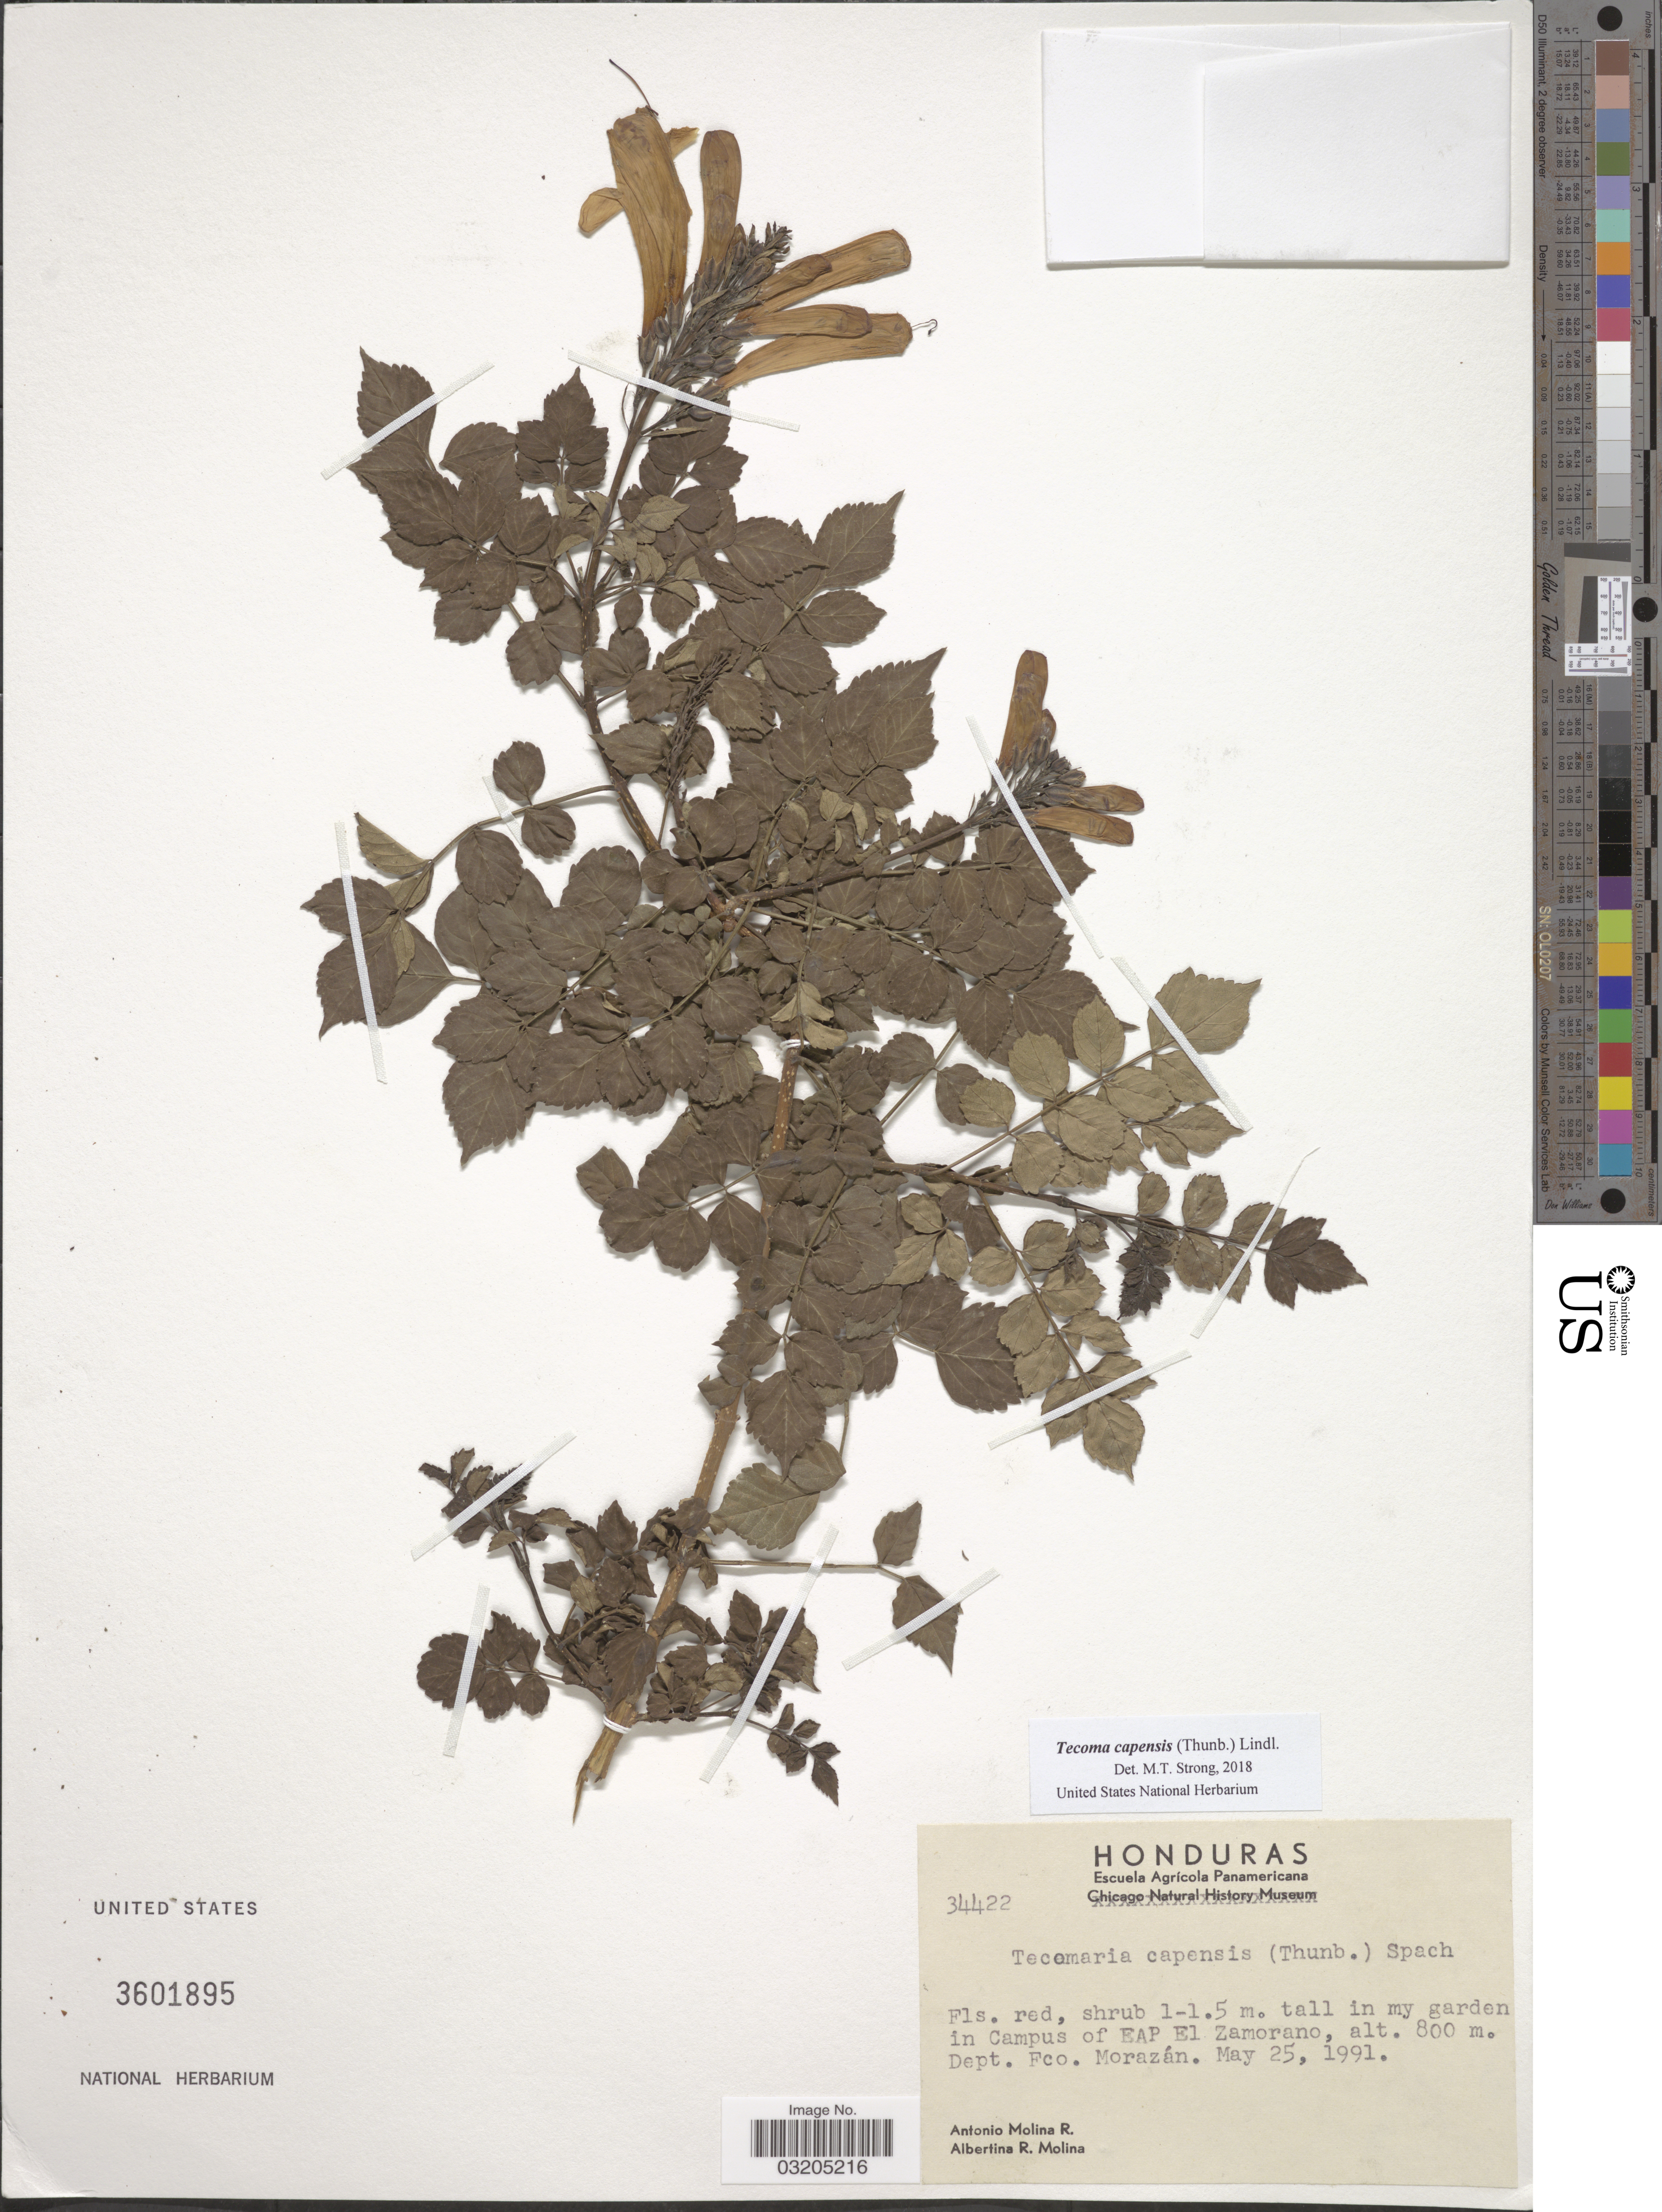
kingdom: Plantae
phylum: Tracheophyta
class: Magnoliopsida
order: Lamiales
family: Bignoniaceae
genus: Tecoma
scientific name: Tecoma capensis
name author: (Thunb.) Lindl.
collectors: A. Molina R. & A. R. Molina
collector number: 34422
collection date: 1991-05-25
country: Honduras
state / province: Fco. Morazán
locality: In my garden in Campus of EAP El Zamorano. Dept. Fco. Morazán.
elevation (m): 800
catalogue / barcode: US 3601895